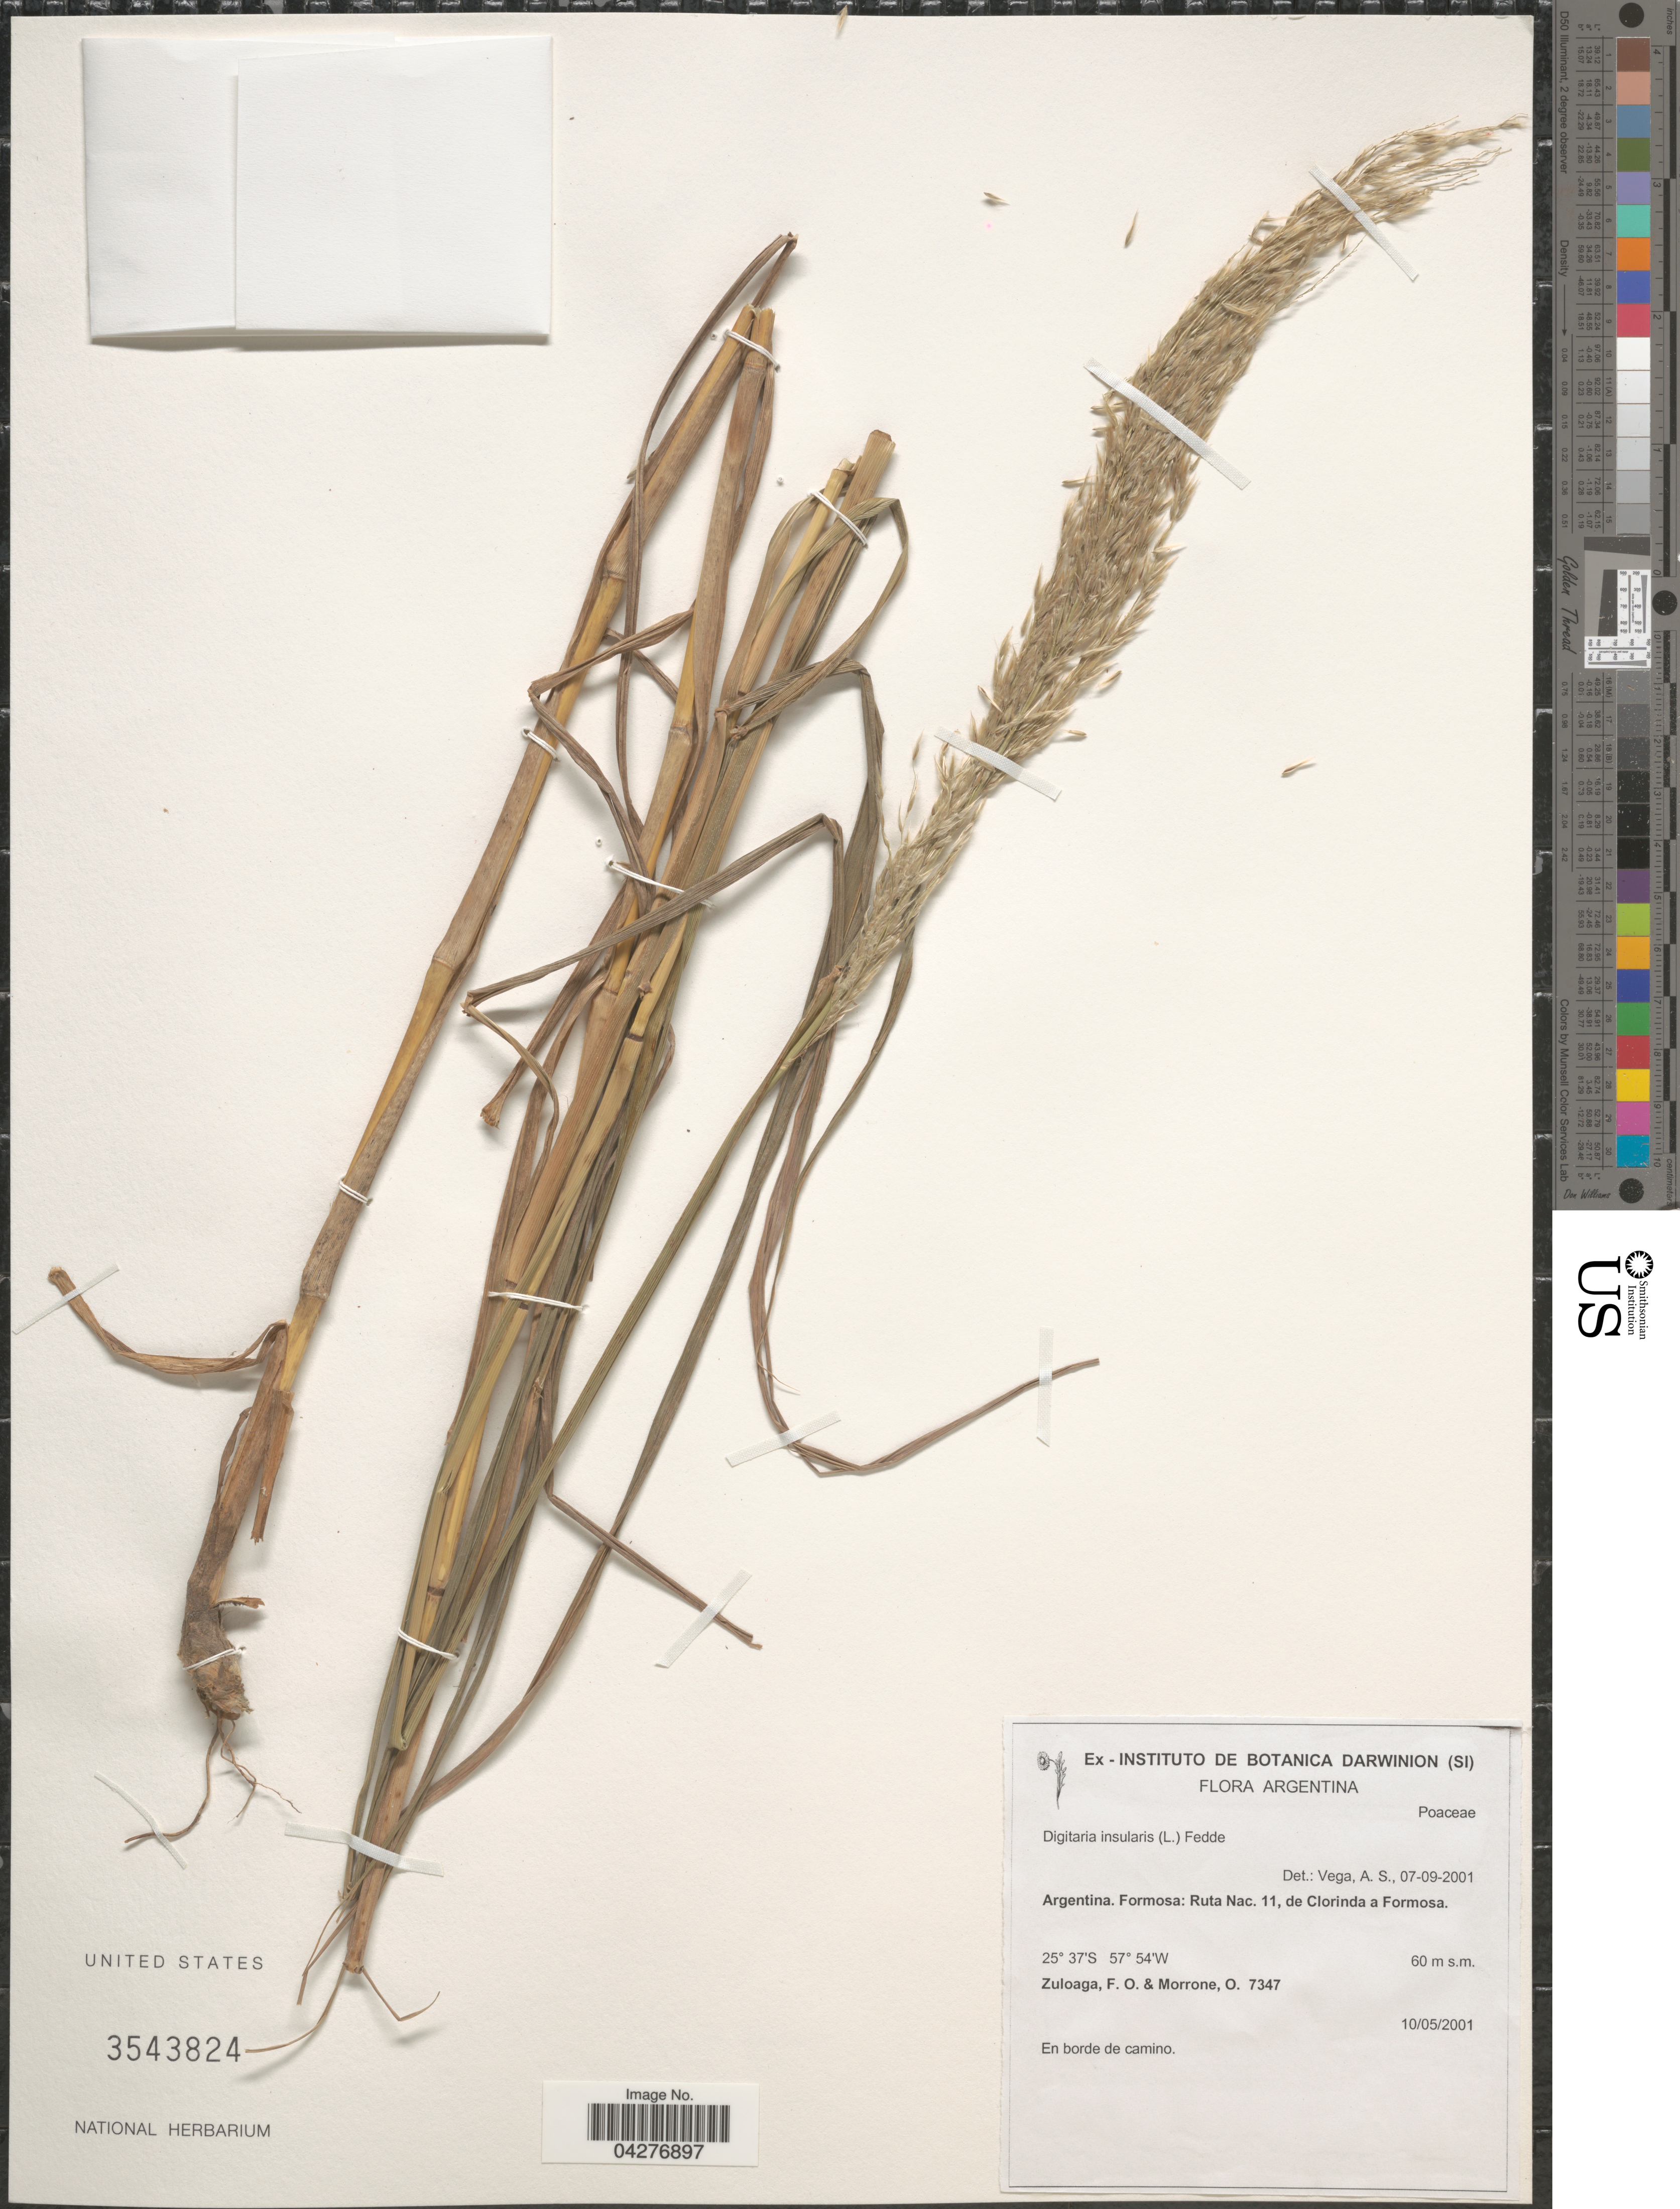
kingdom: Plantae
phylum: Tracheophyta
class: Liliopsida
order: Poales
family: Poaceae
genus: Digitaria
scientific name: Digitaria insularis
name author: (L.) Fedde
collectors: F. O. Zuloaga & O. N. Morrone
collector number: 7347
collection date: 2001-05-10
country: Argentina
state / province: Formosa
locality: Ruta Nac. 11, de Clorinda a Formosa.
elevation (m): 60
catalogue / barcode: US 3543824